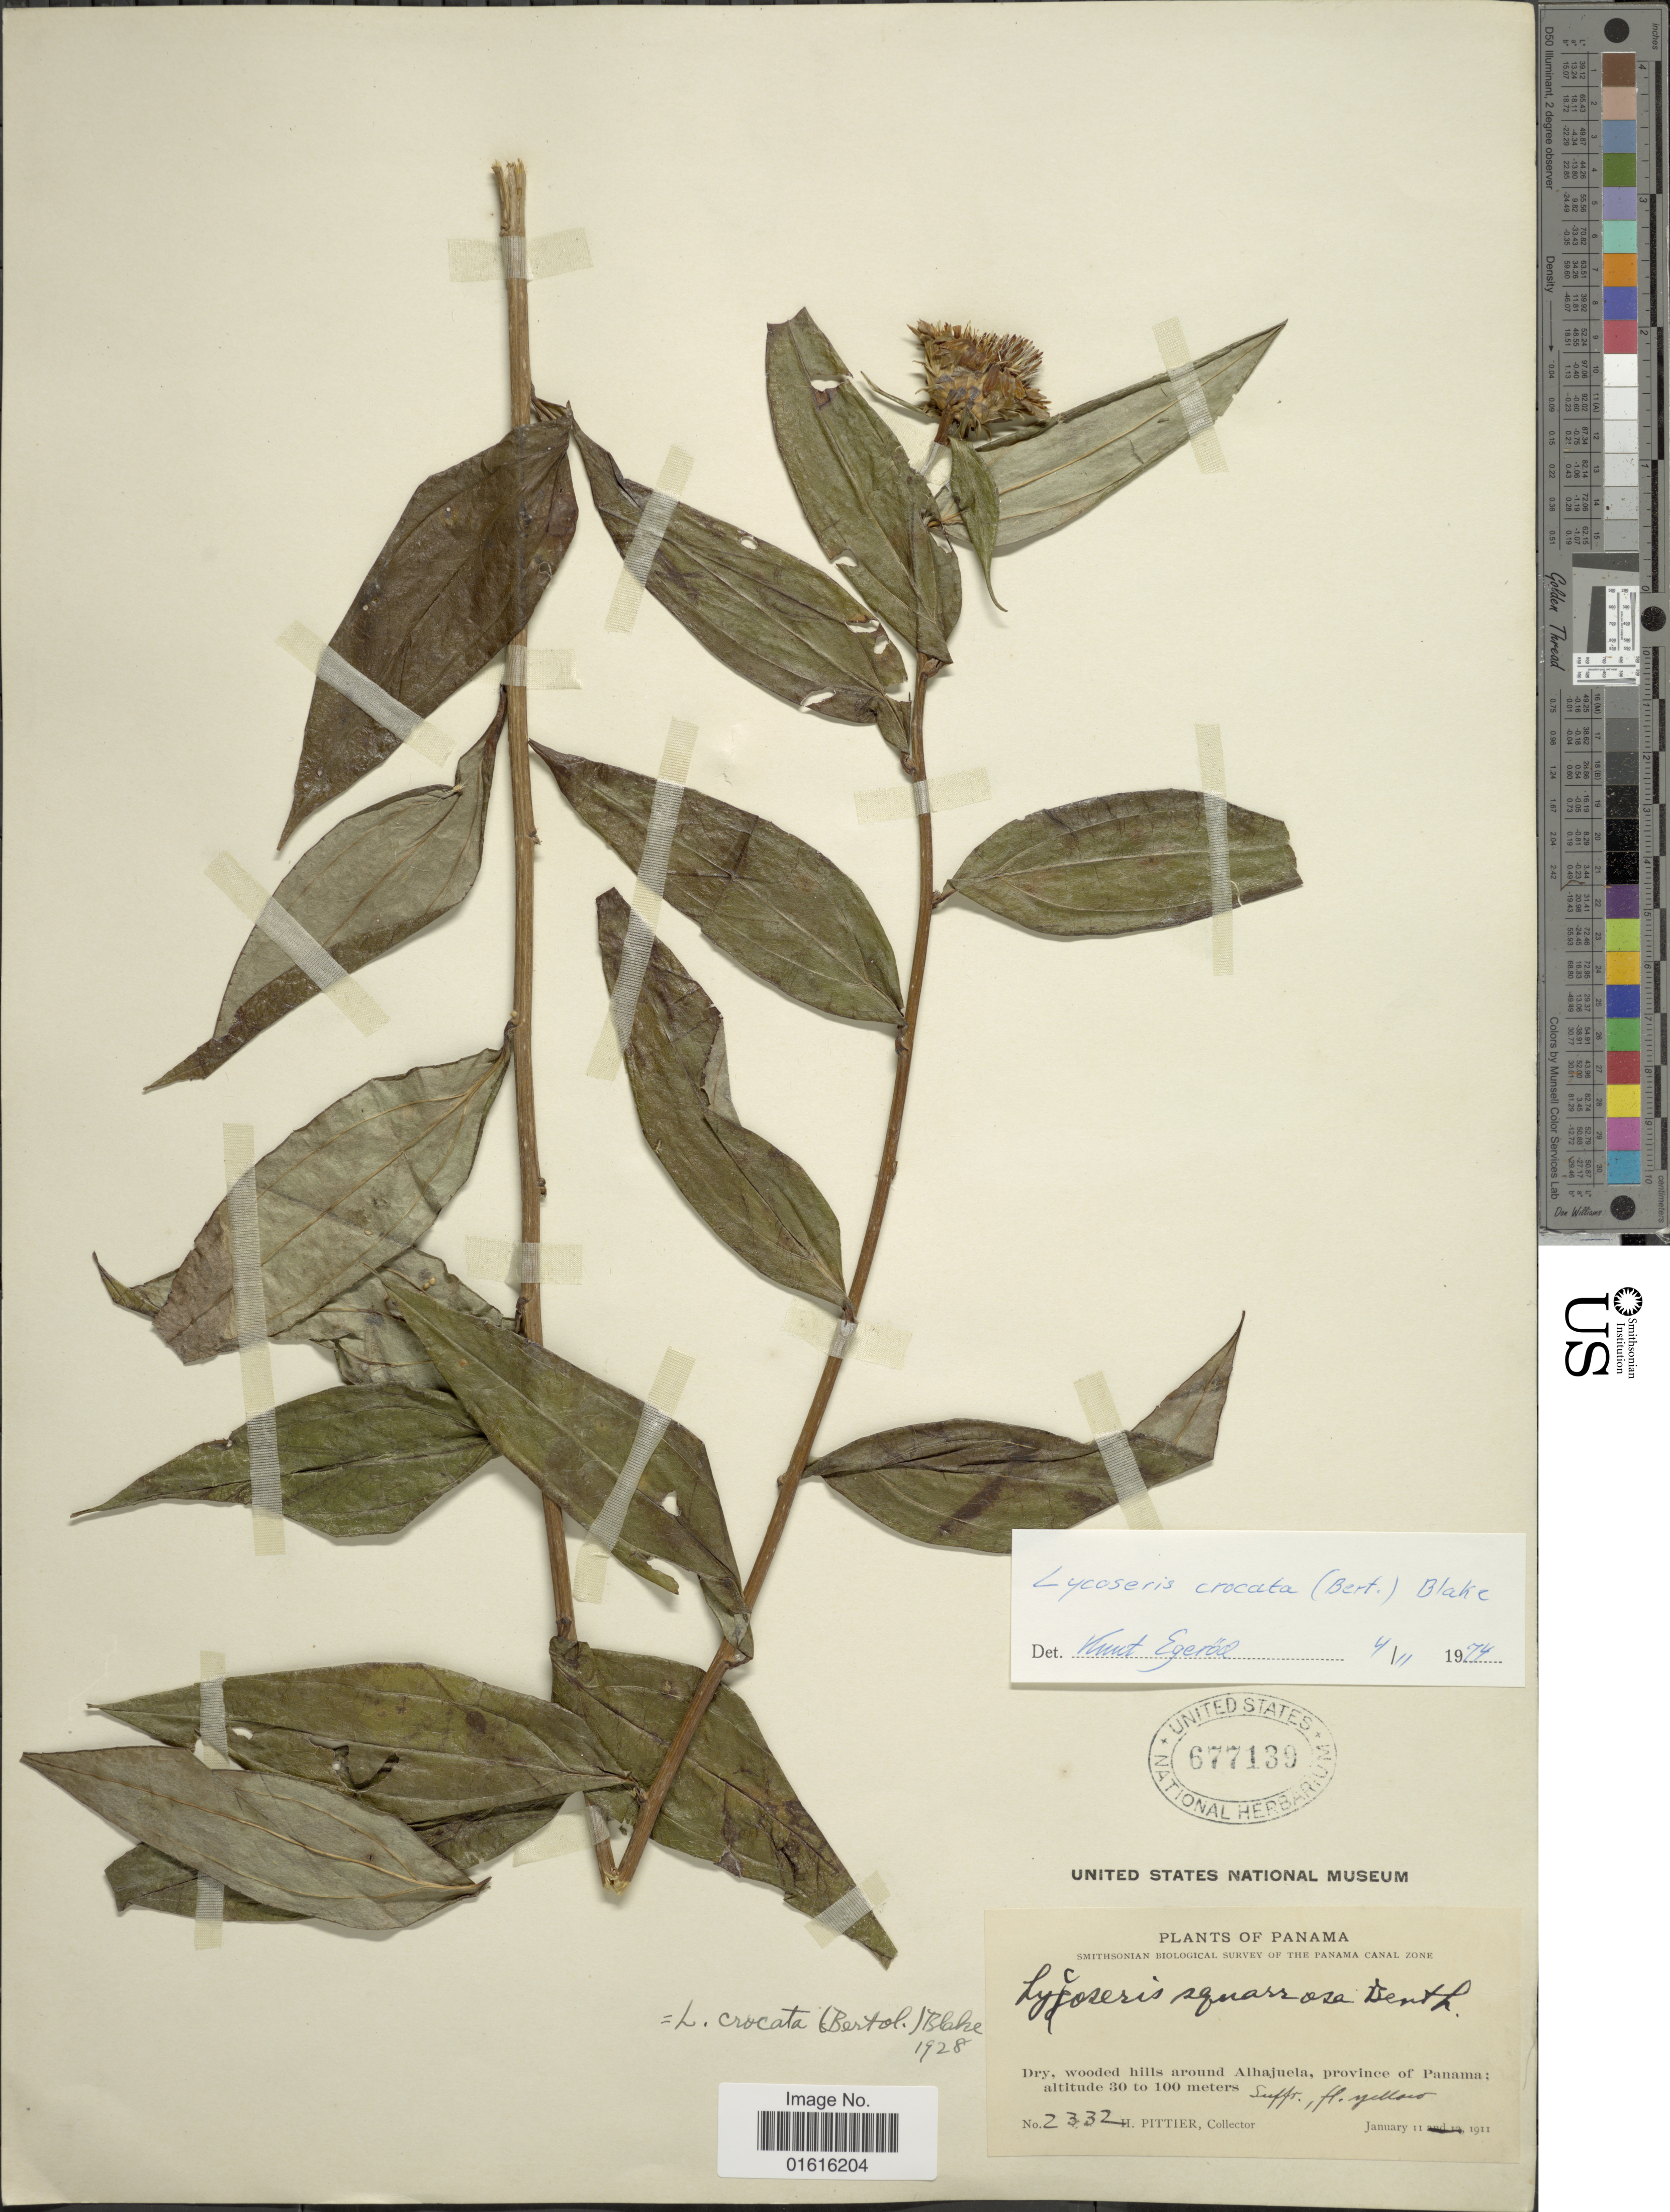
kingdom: Plantae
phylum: Tracheophyta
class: Magnoliopsida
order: Asterales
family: Asteraceae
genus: Lycoseris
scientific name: Lycoseris crocata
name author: S.F. Blake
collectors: H. F. Pittier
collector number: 2332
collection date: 1911-01-11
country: Panama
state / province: Panamá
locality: Dry, wooded hills around Alhajuela, province of Panama.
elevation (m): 30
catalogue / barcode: US 677139